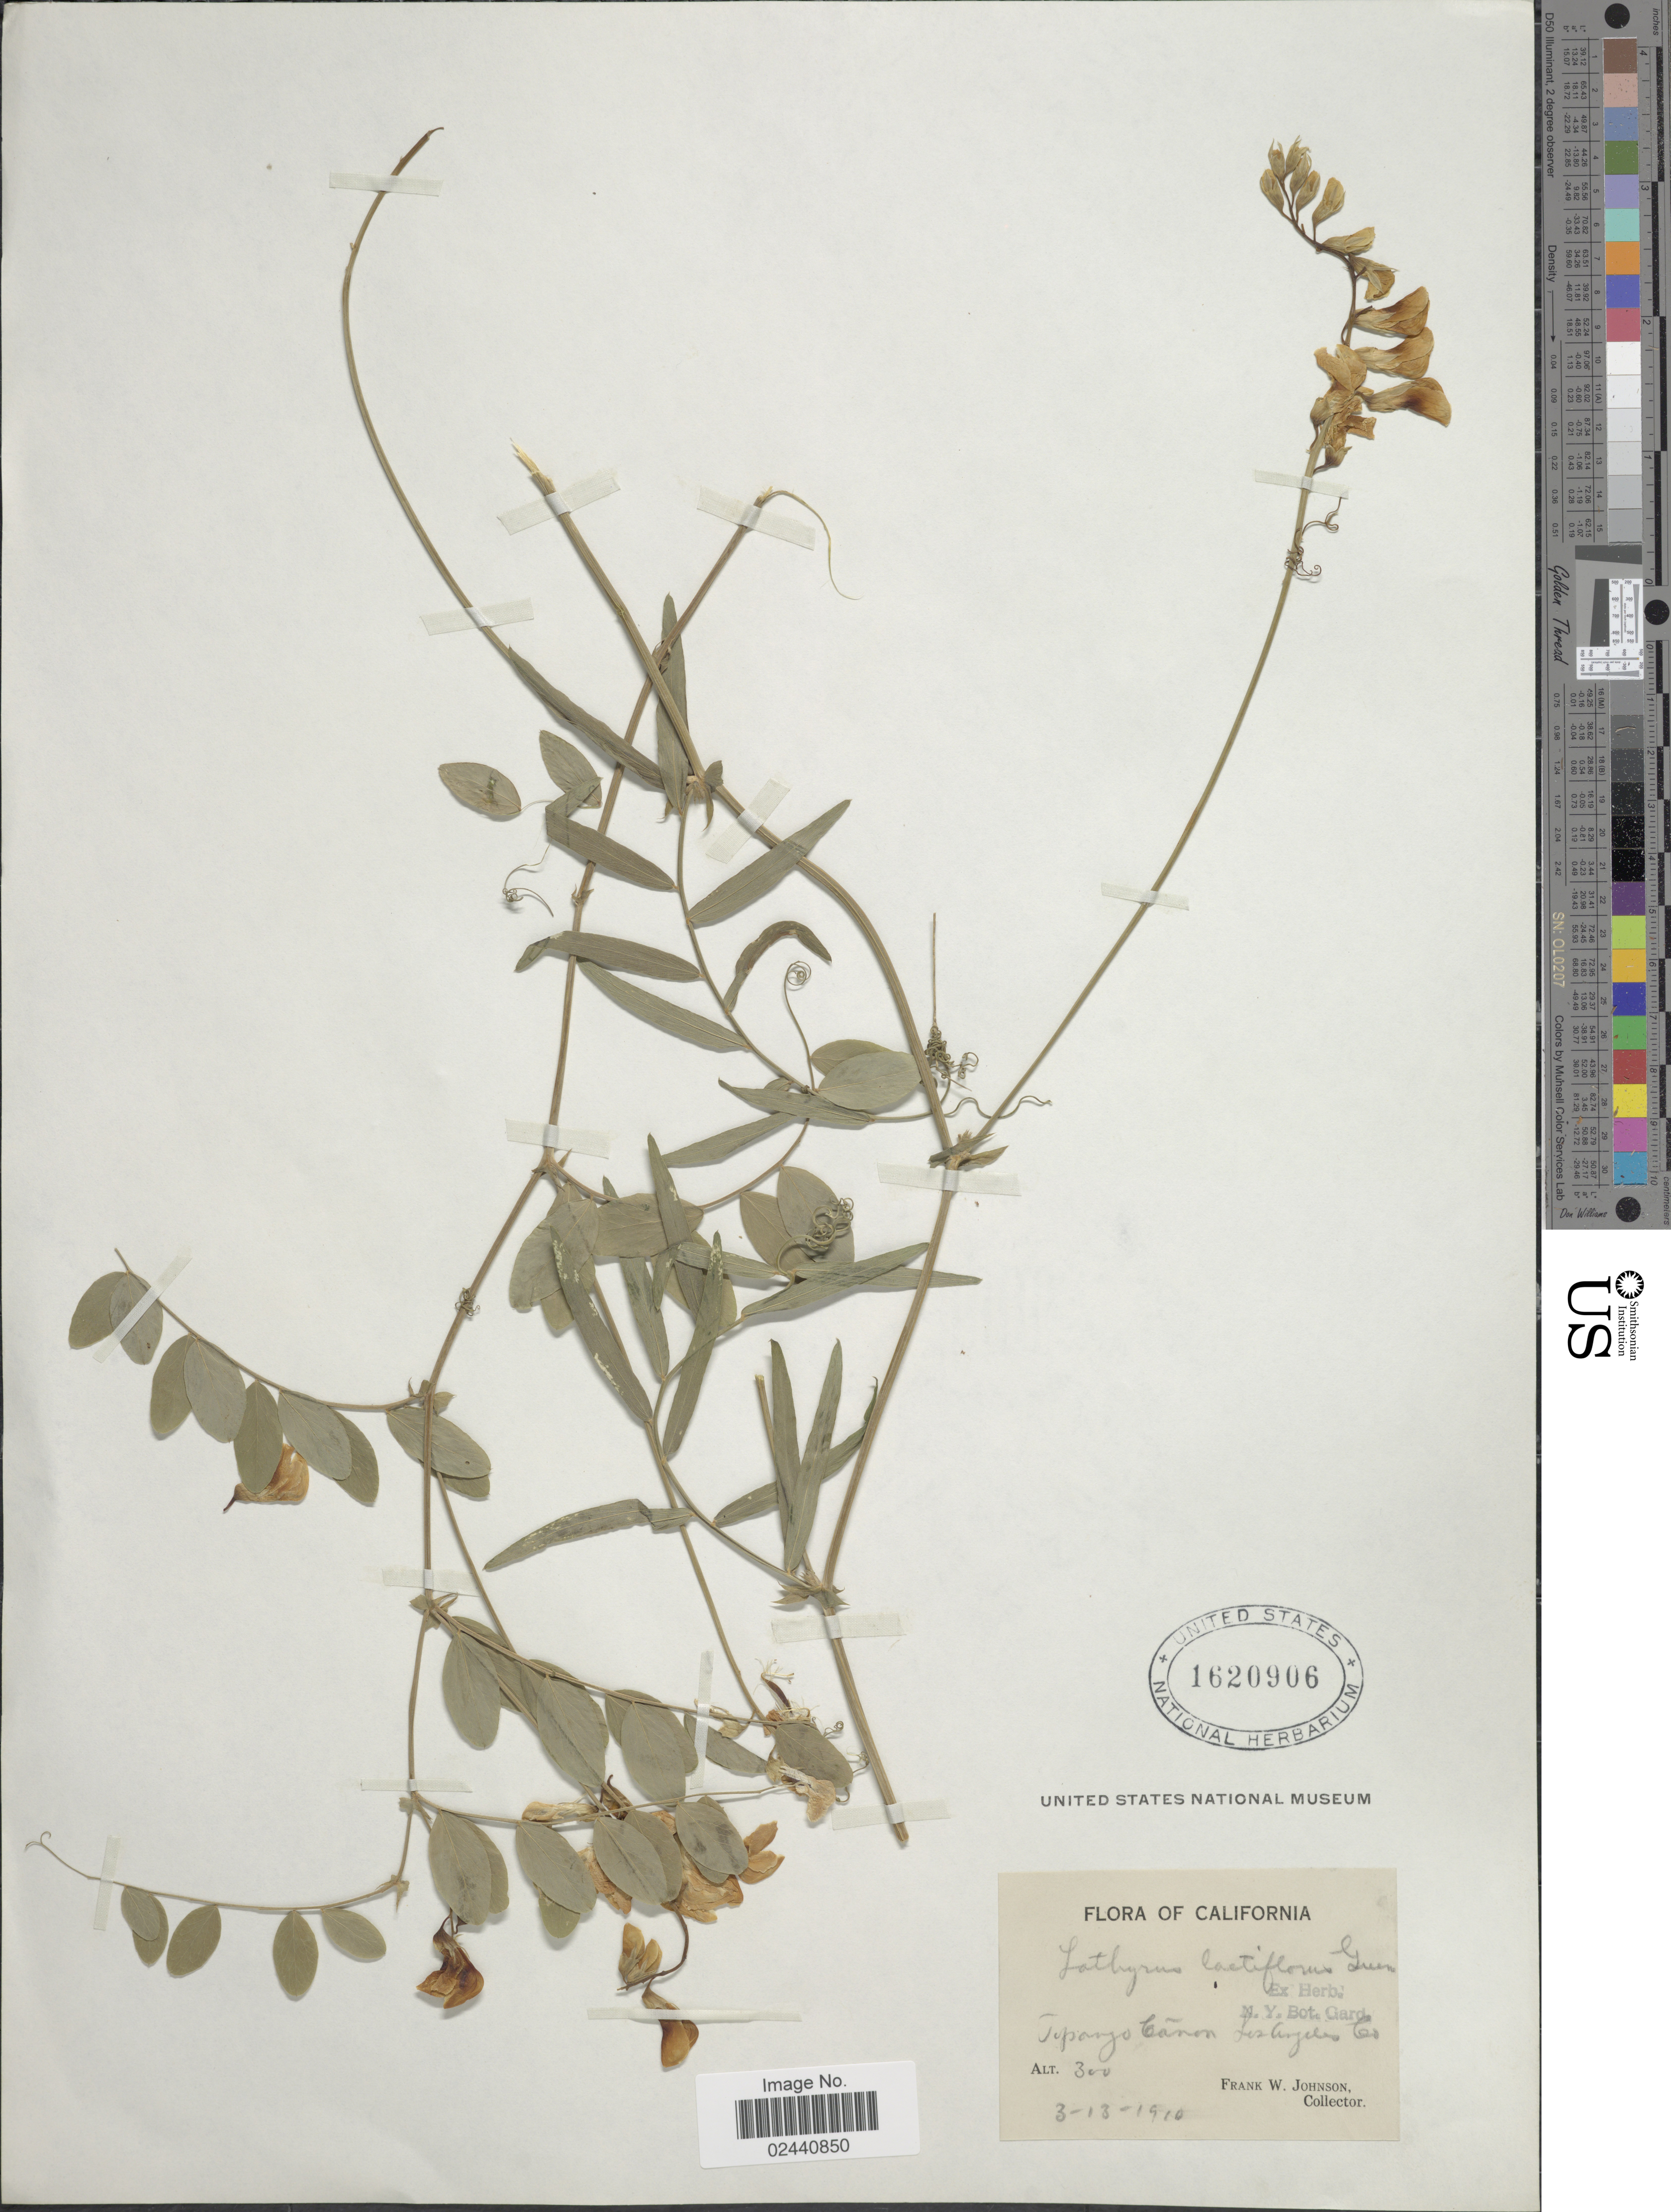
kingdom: Plantae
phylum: Tracheophyta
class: Magnoliopsida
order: Fabales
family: Fabaceae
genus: Lathyrus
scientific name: Lathyrus laetiflorus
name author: Greene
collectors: F. W. Johnson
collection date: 1910-03-13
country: United States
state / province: California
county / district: Los Angeles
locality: Topanga Canon, Los Angeles Co.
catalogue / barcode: US 1620906